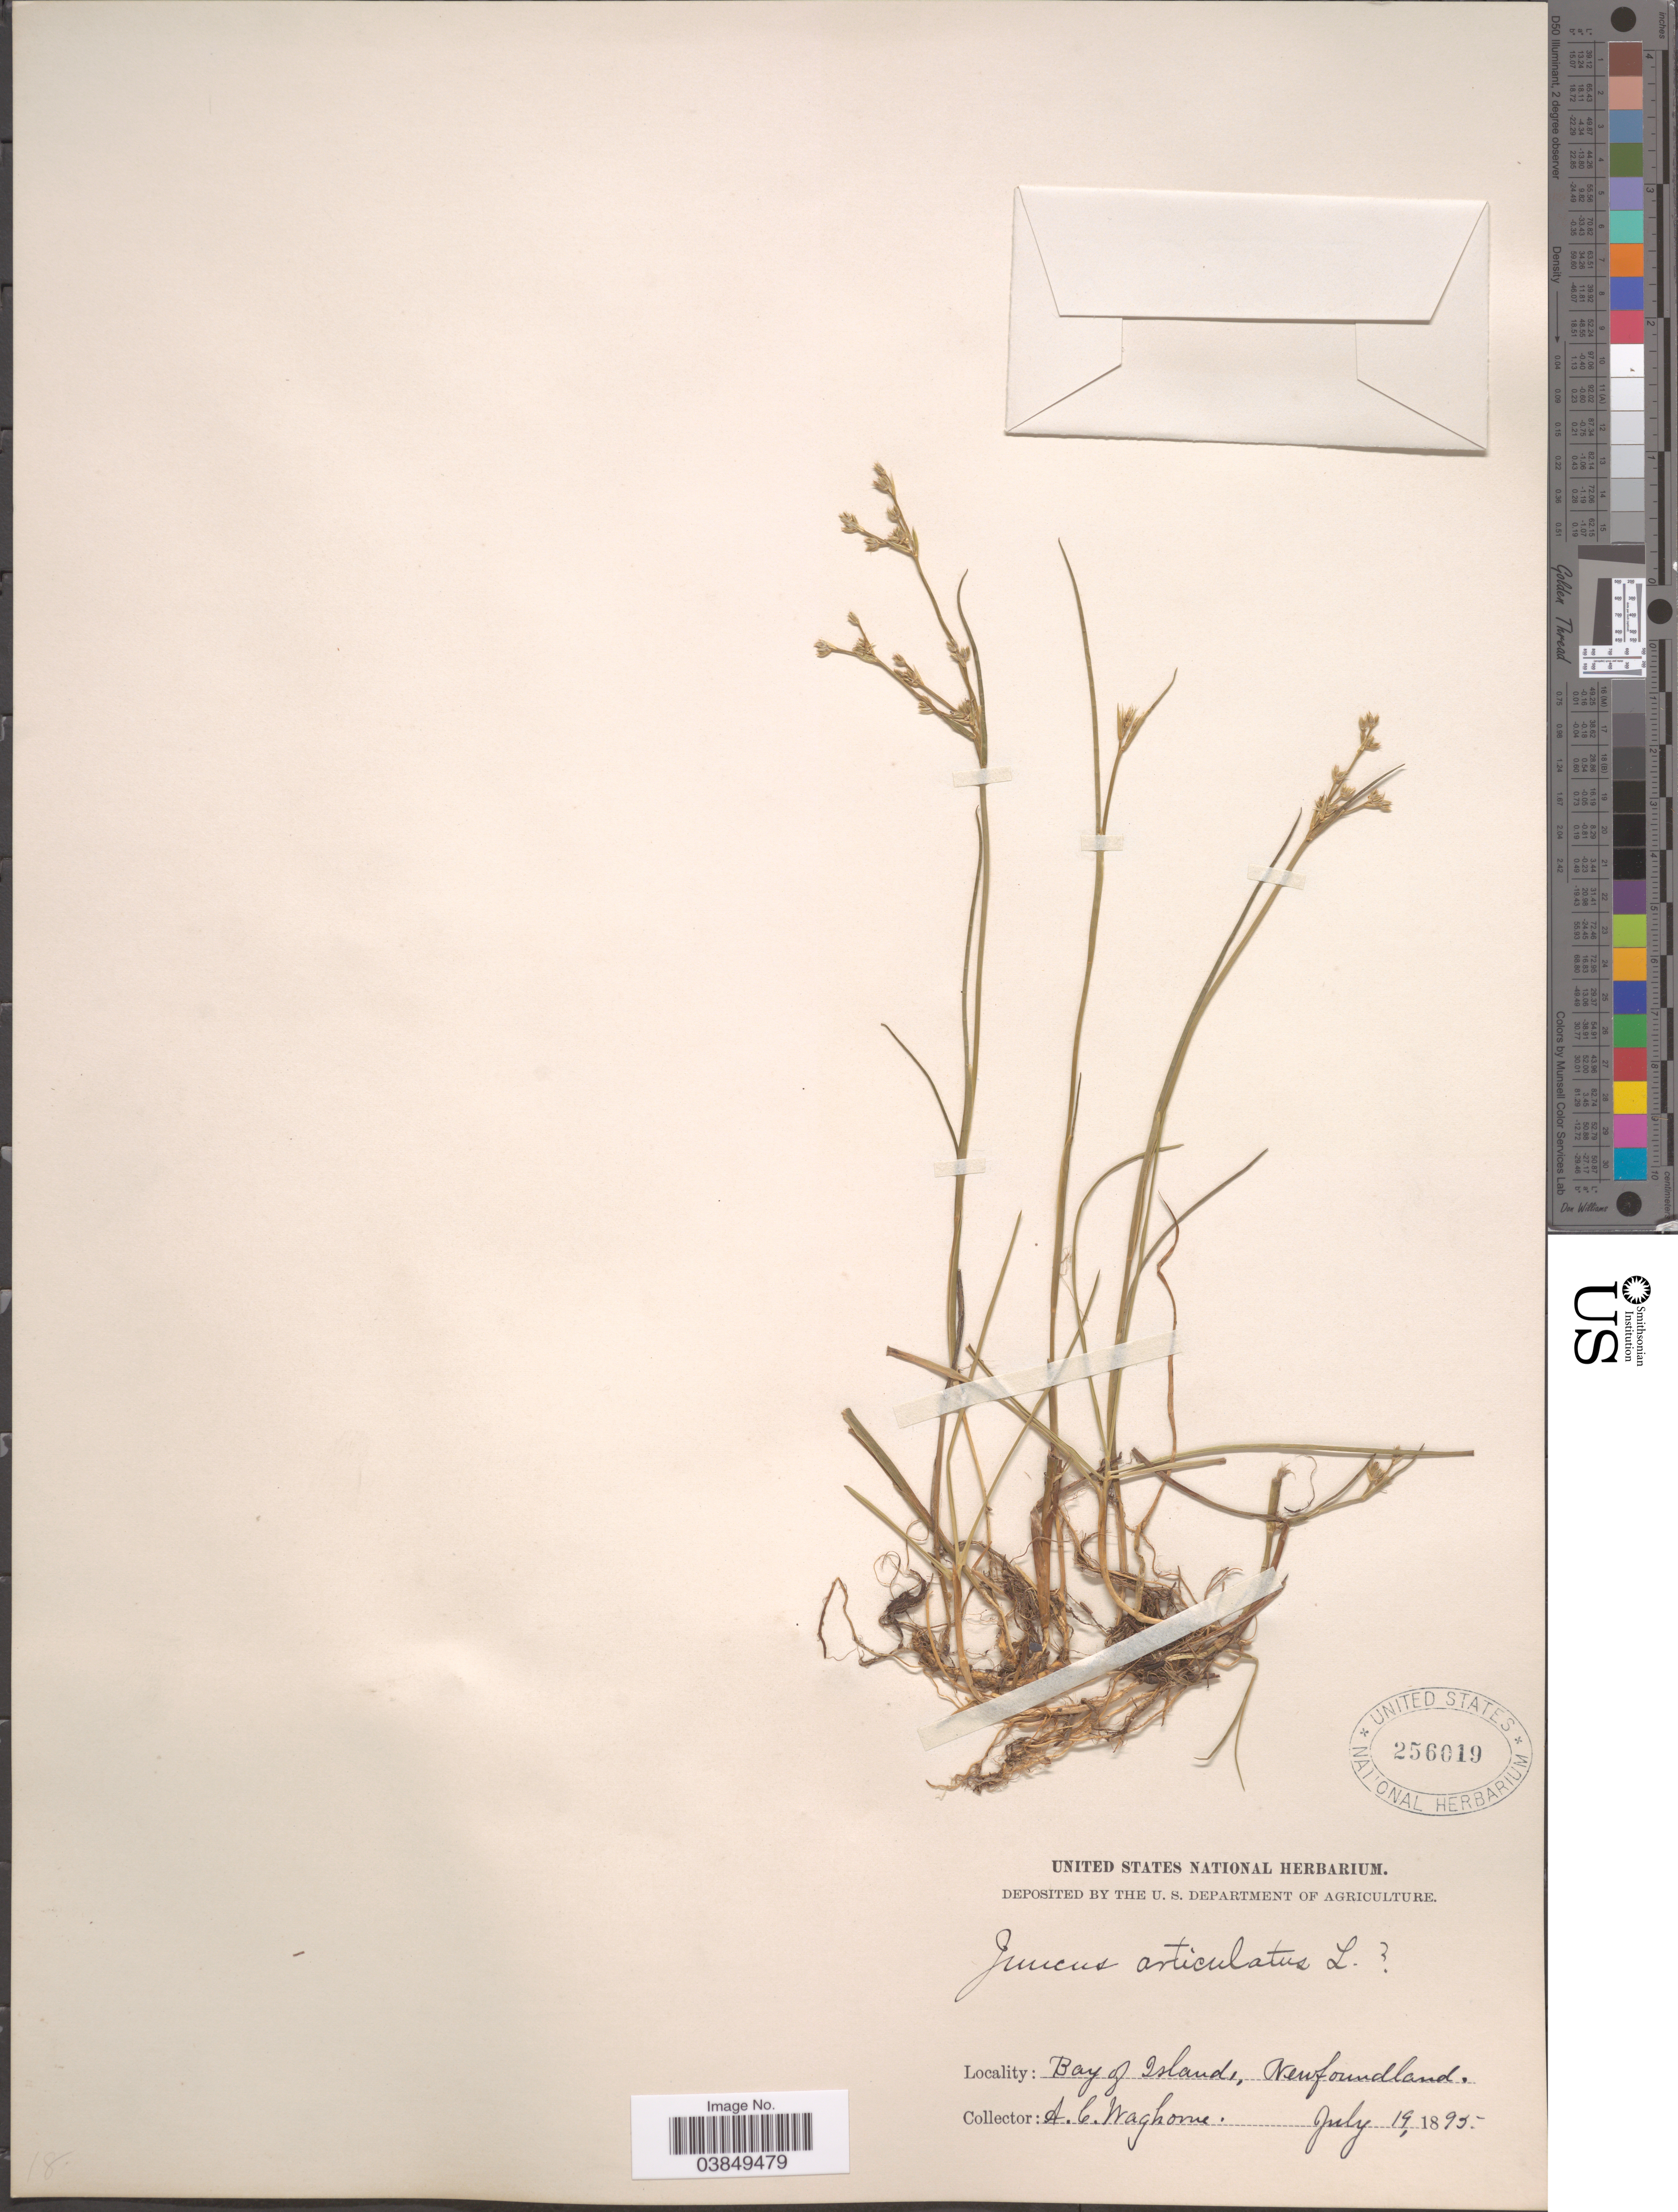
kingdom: Plantae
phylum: Tracheophyta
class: Liliopsida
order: Poales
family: Juncaceae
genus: Juncus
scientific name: Juncus articulatus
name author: L.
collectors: A. Waghorne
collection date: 1895-07-19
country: Canada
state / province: Newfoundland and Labrador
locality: Bay of Island.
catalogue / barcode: US 256019